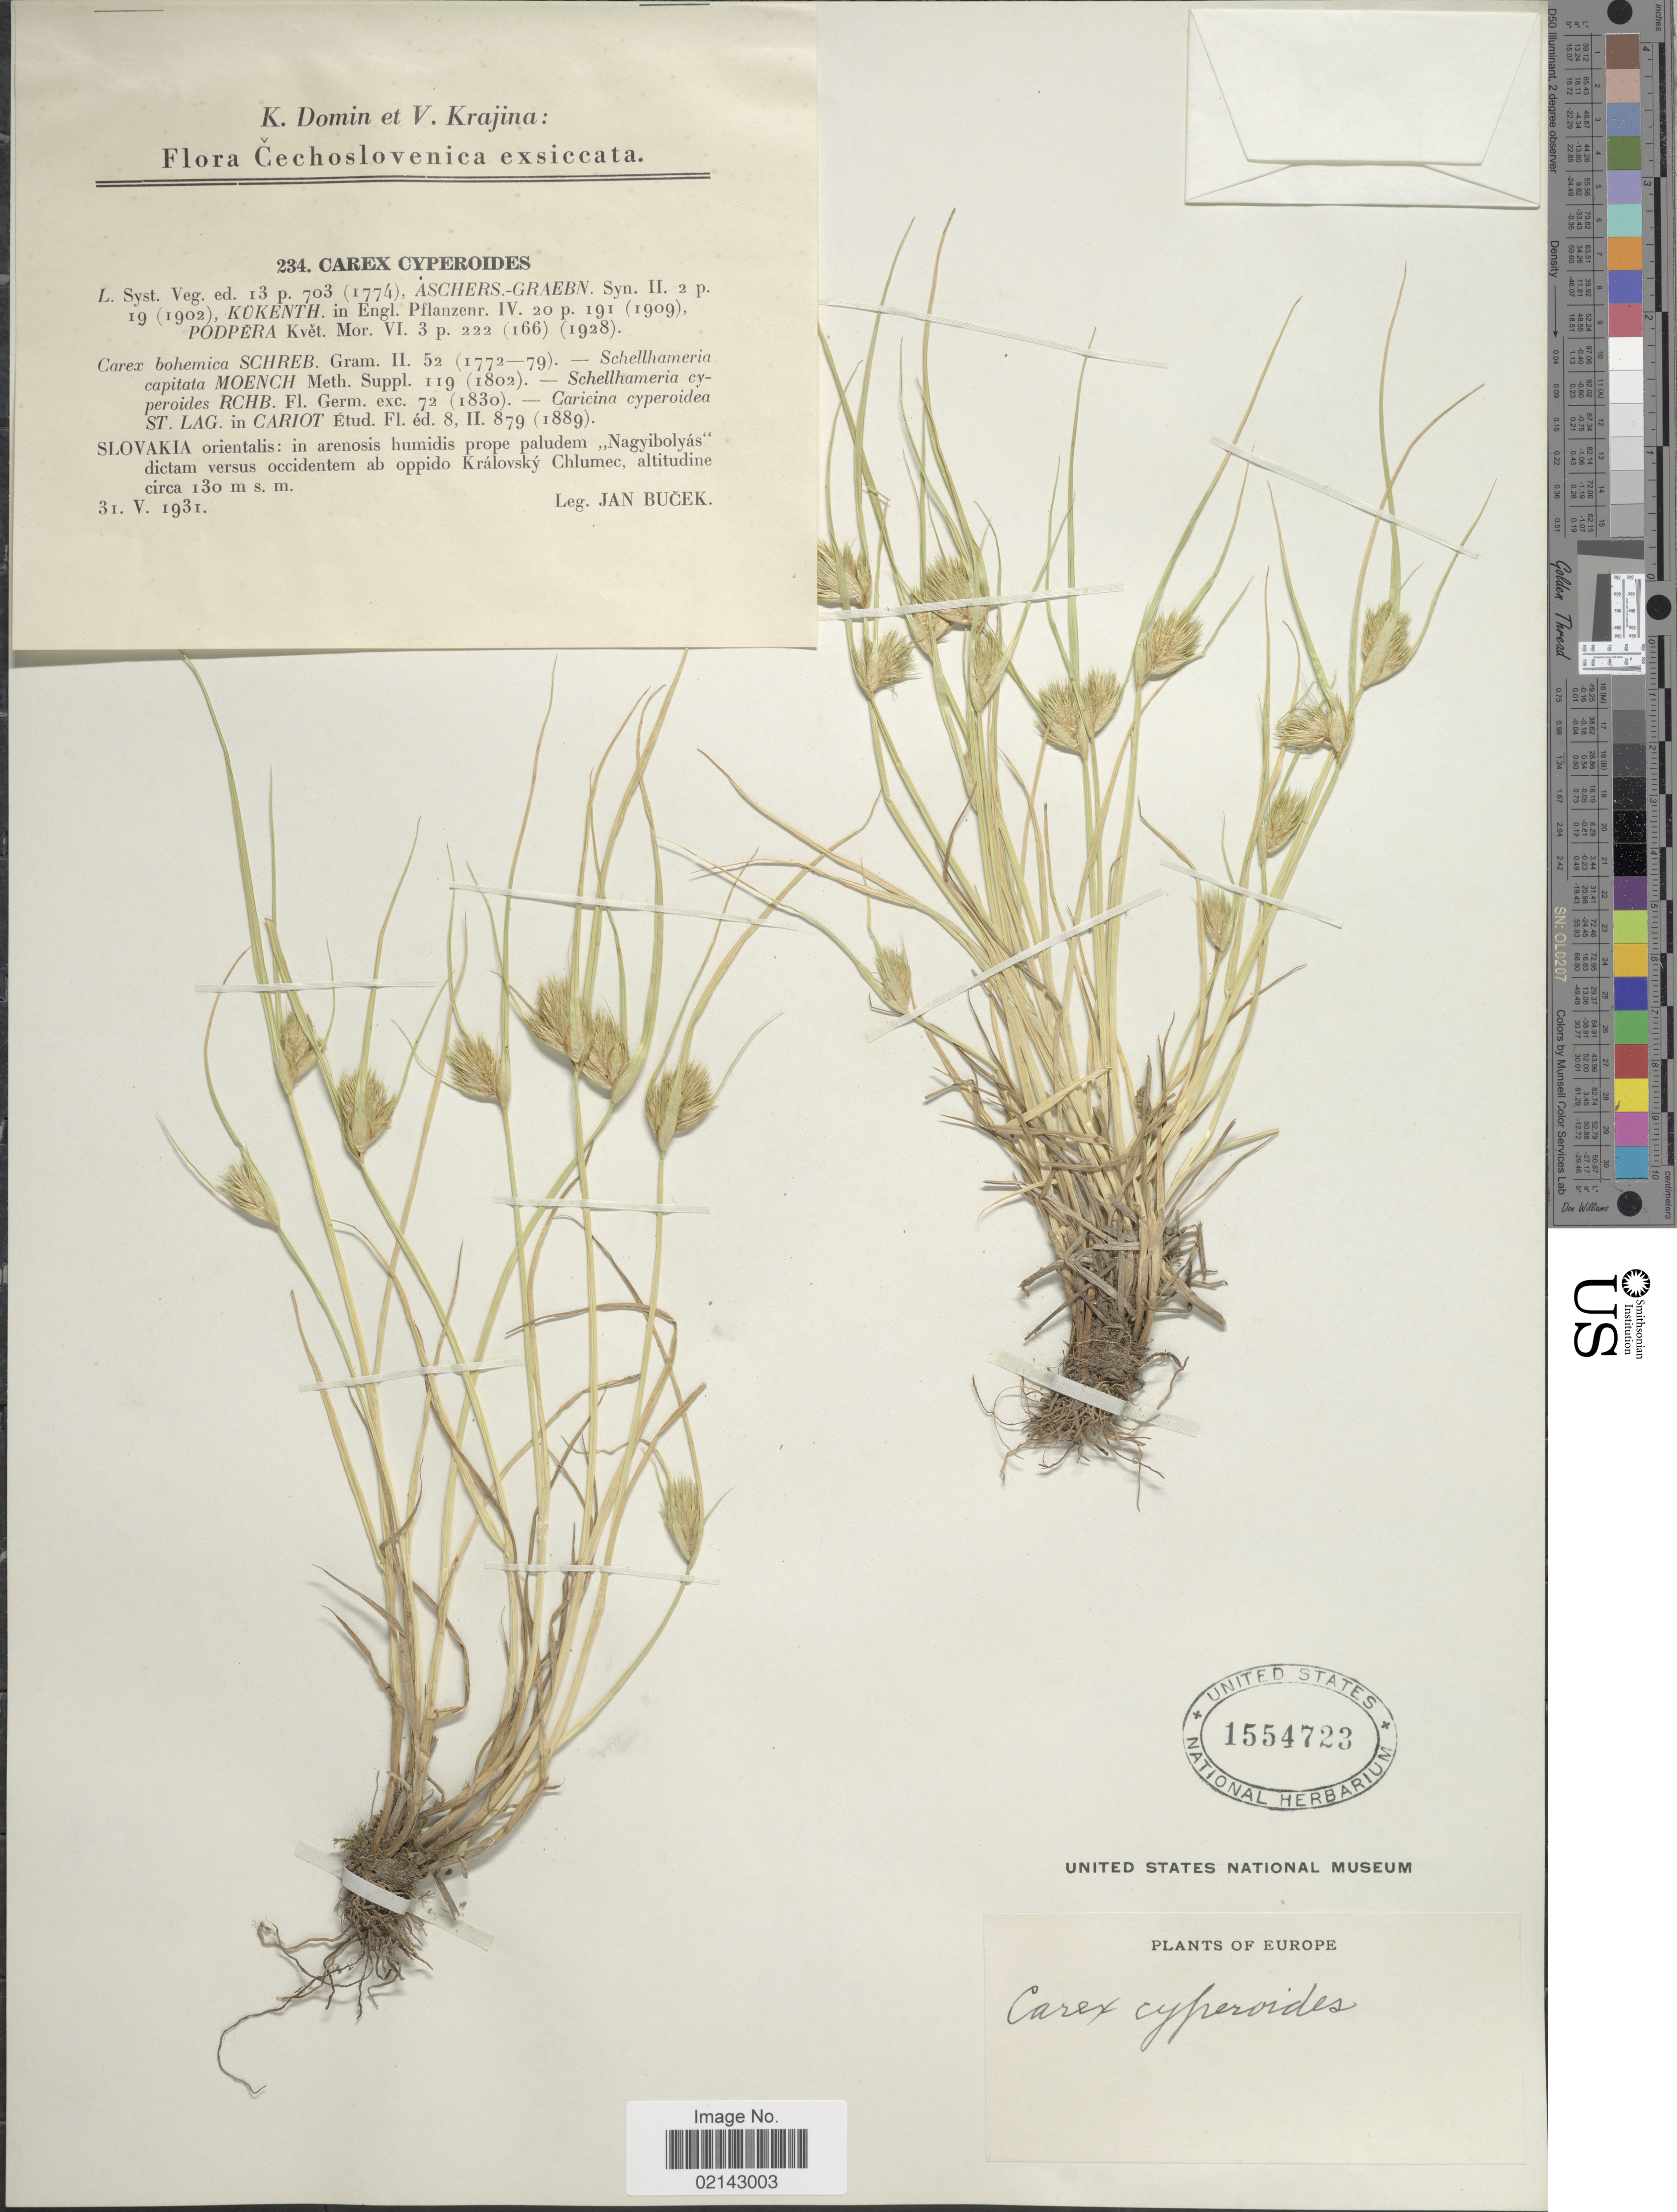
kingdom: Plantae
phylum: Tracheophyta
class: Liliopsida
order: Poales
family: Cyperaceae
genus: Carex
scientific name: Carex bohemica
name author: Schreb.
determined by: Strong, Mark T., (BOT), Smithsonian Institution - National Museum of Natural History (UNITED STATES)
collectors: J. Bucek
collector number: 234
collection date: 1931-05-31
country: Slovakia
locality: Cechoslovenica, Slovakia Orientalis: in arenosis humidis prope paludem "Nagyibolyas"dictam versus occidentem ab oppido Kralovsky [unsure placement] Chlumec.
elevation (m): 130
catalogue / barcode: US 1554723